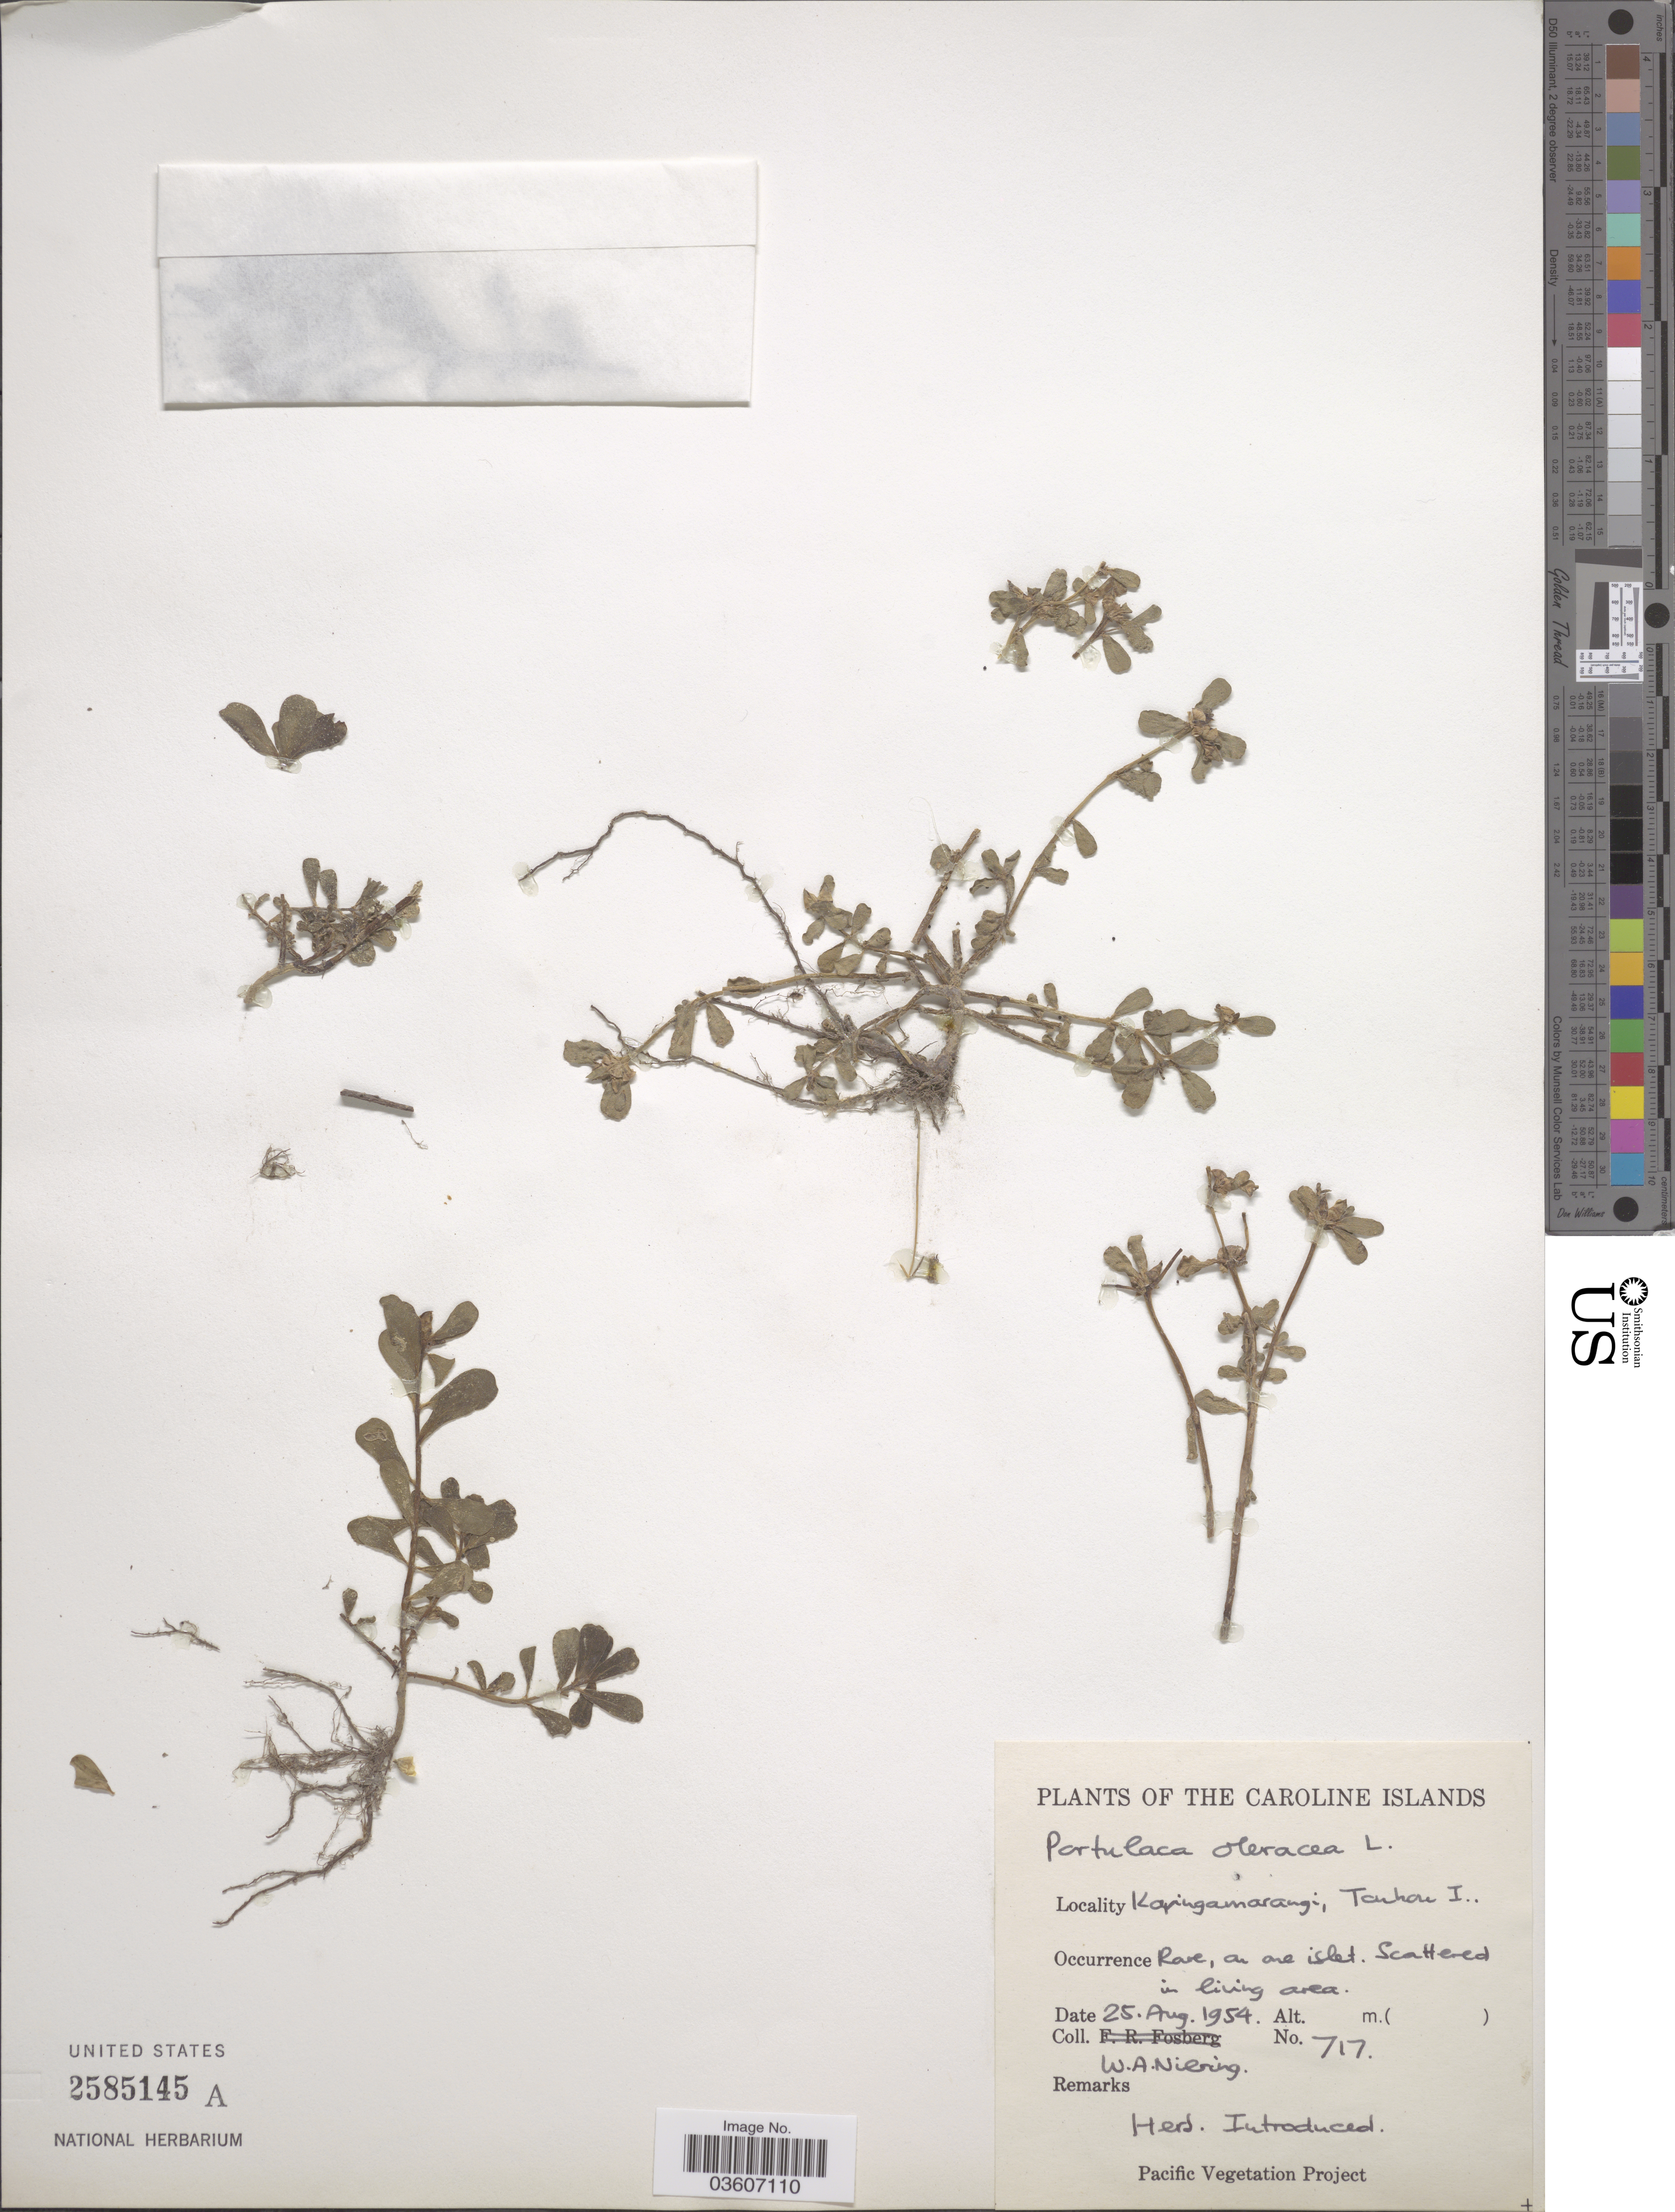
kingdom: Plantae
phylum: Tracheophyta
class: Magnoliopsida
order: Caryophyllales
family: Portulacaceae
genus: Portulaca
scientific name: Portulaca oleracea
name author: L.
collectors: W. Niering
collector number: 717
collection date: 1954-08-25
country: Micronesia, Federated States of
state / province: Pohnpei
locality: The Caroline Islands. Kapingamarangi, Tanhon [interpreted] I.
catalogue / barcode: US 2585145A